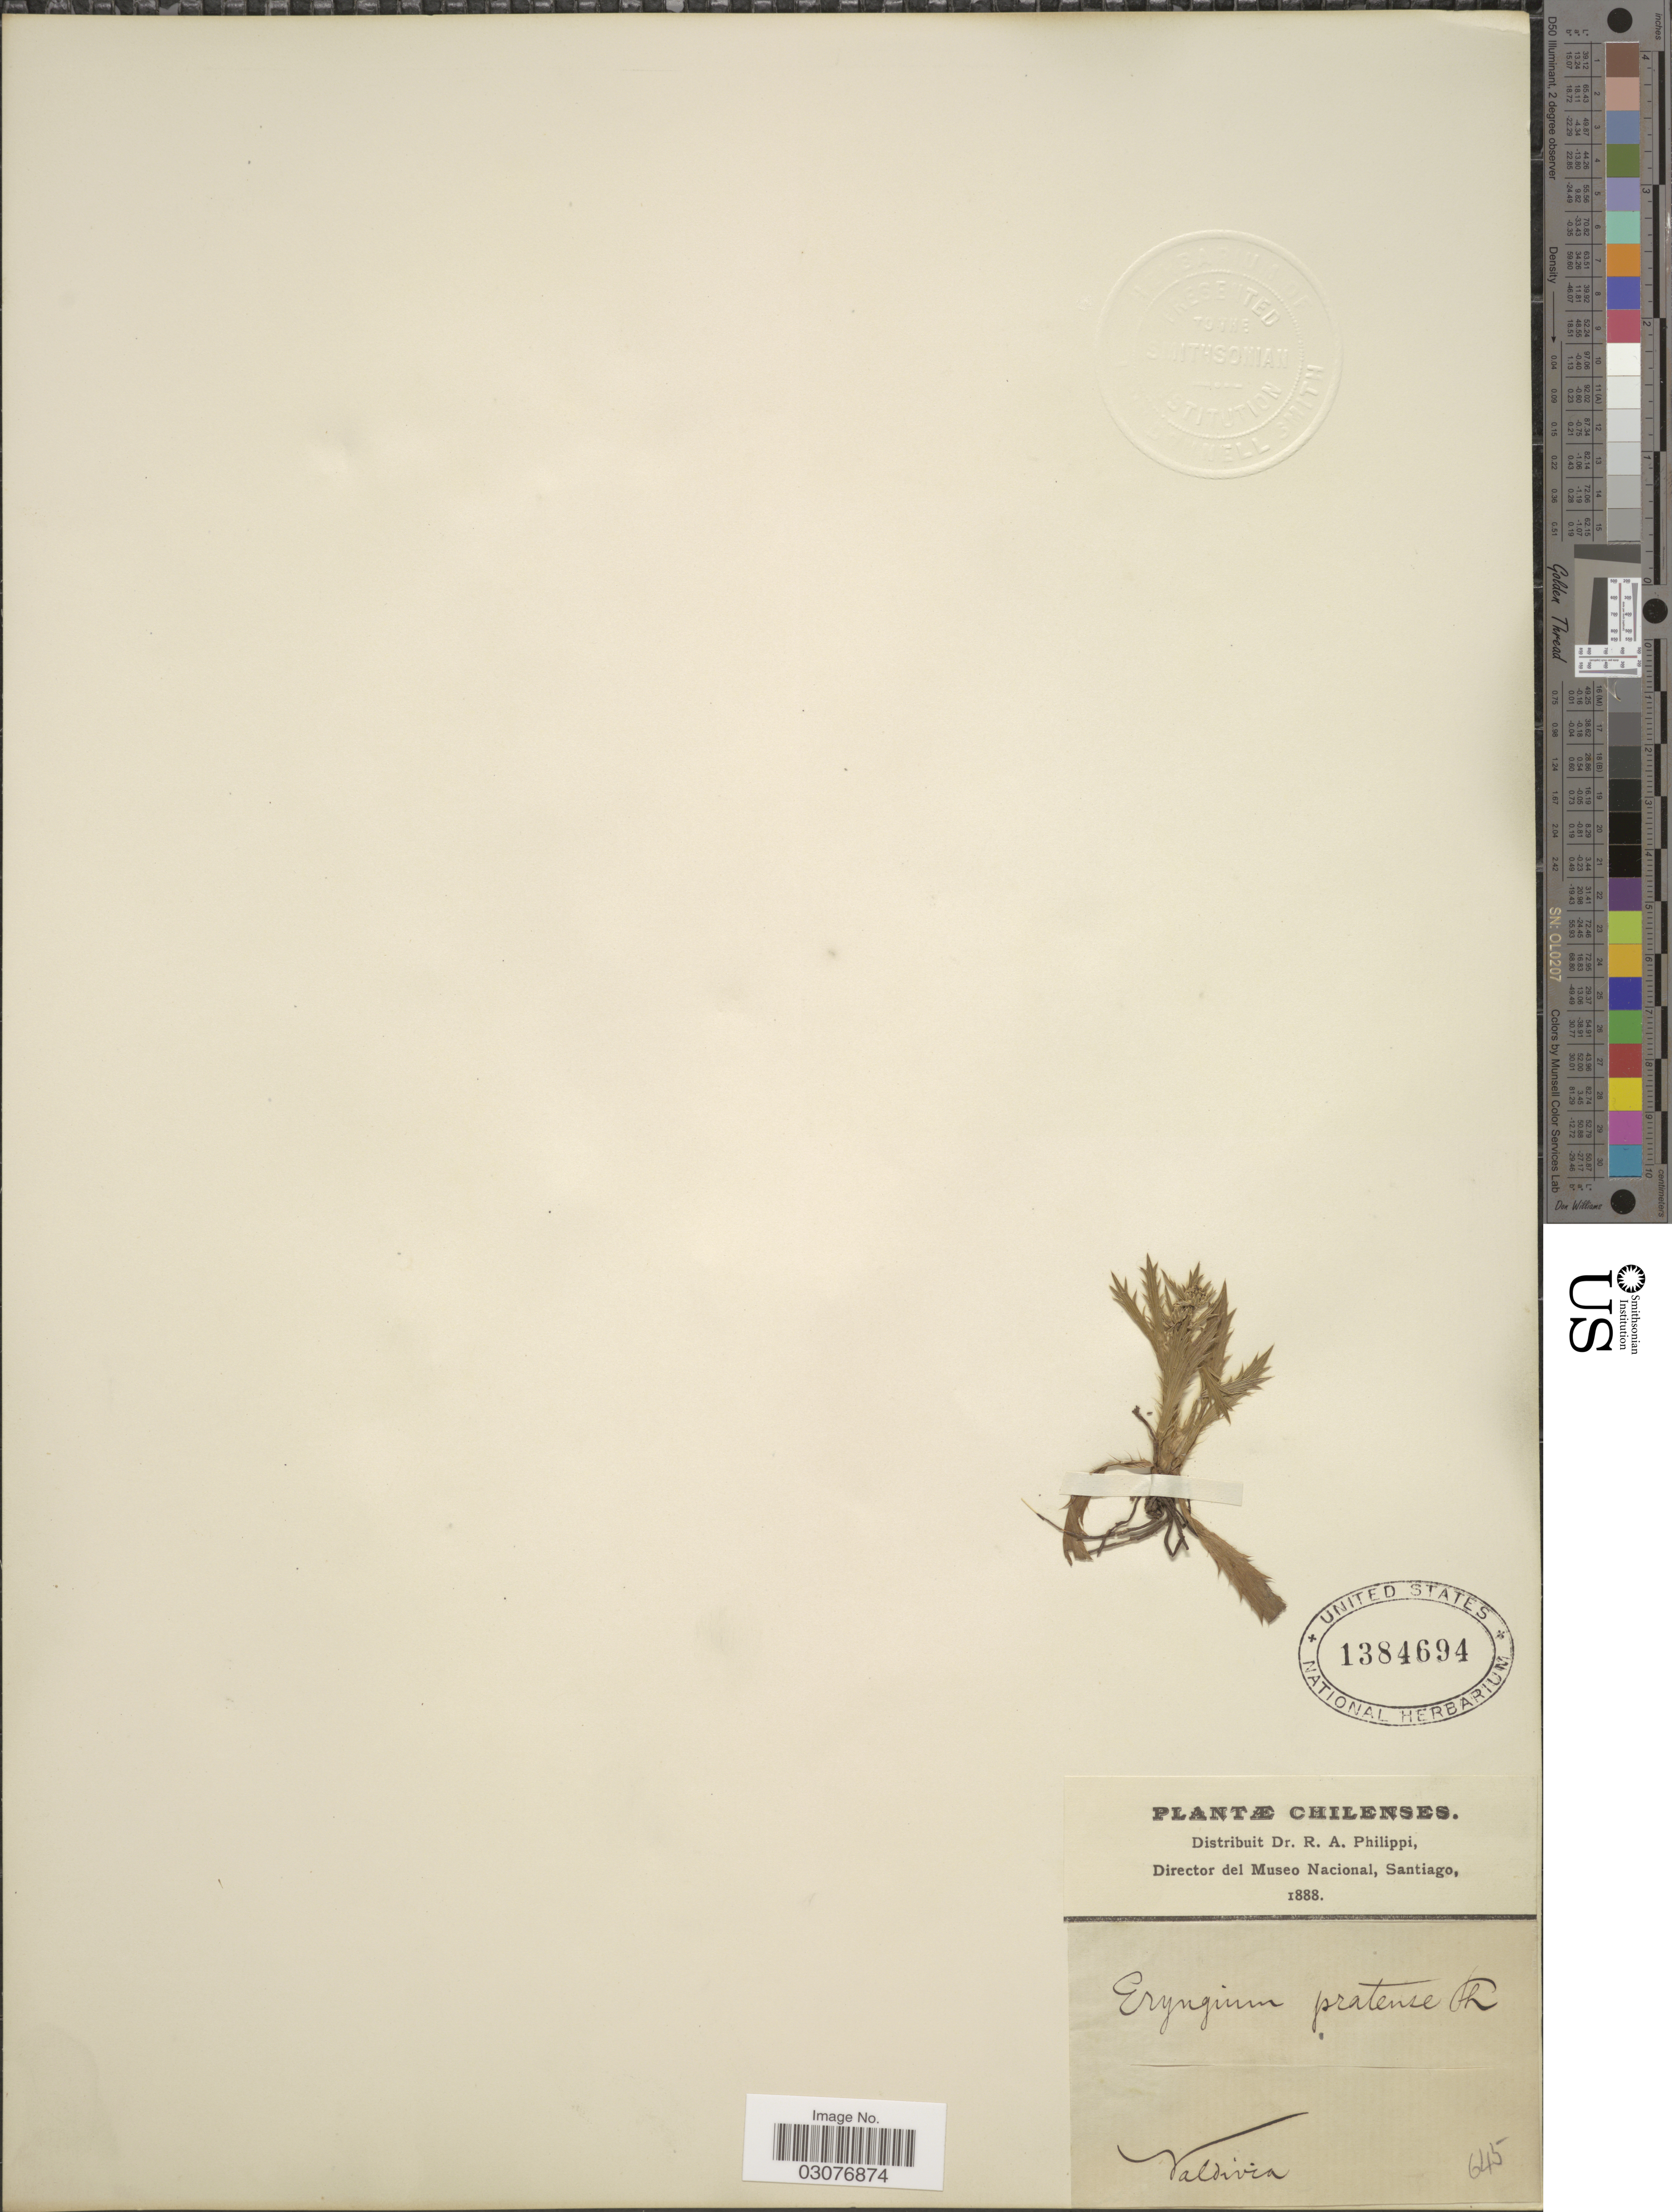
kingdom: Plantae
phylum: Tracheophyta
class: Magnoliopsida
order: Apiales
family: Apiaceae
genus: Eryngium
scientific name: Eryngium pratense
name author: Phil.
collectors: ex. herb. R.A. Philippi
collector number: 645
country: Chile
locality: Valdivia.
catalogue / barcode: US 1384694